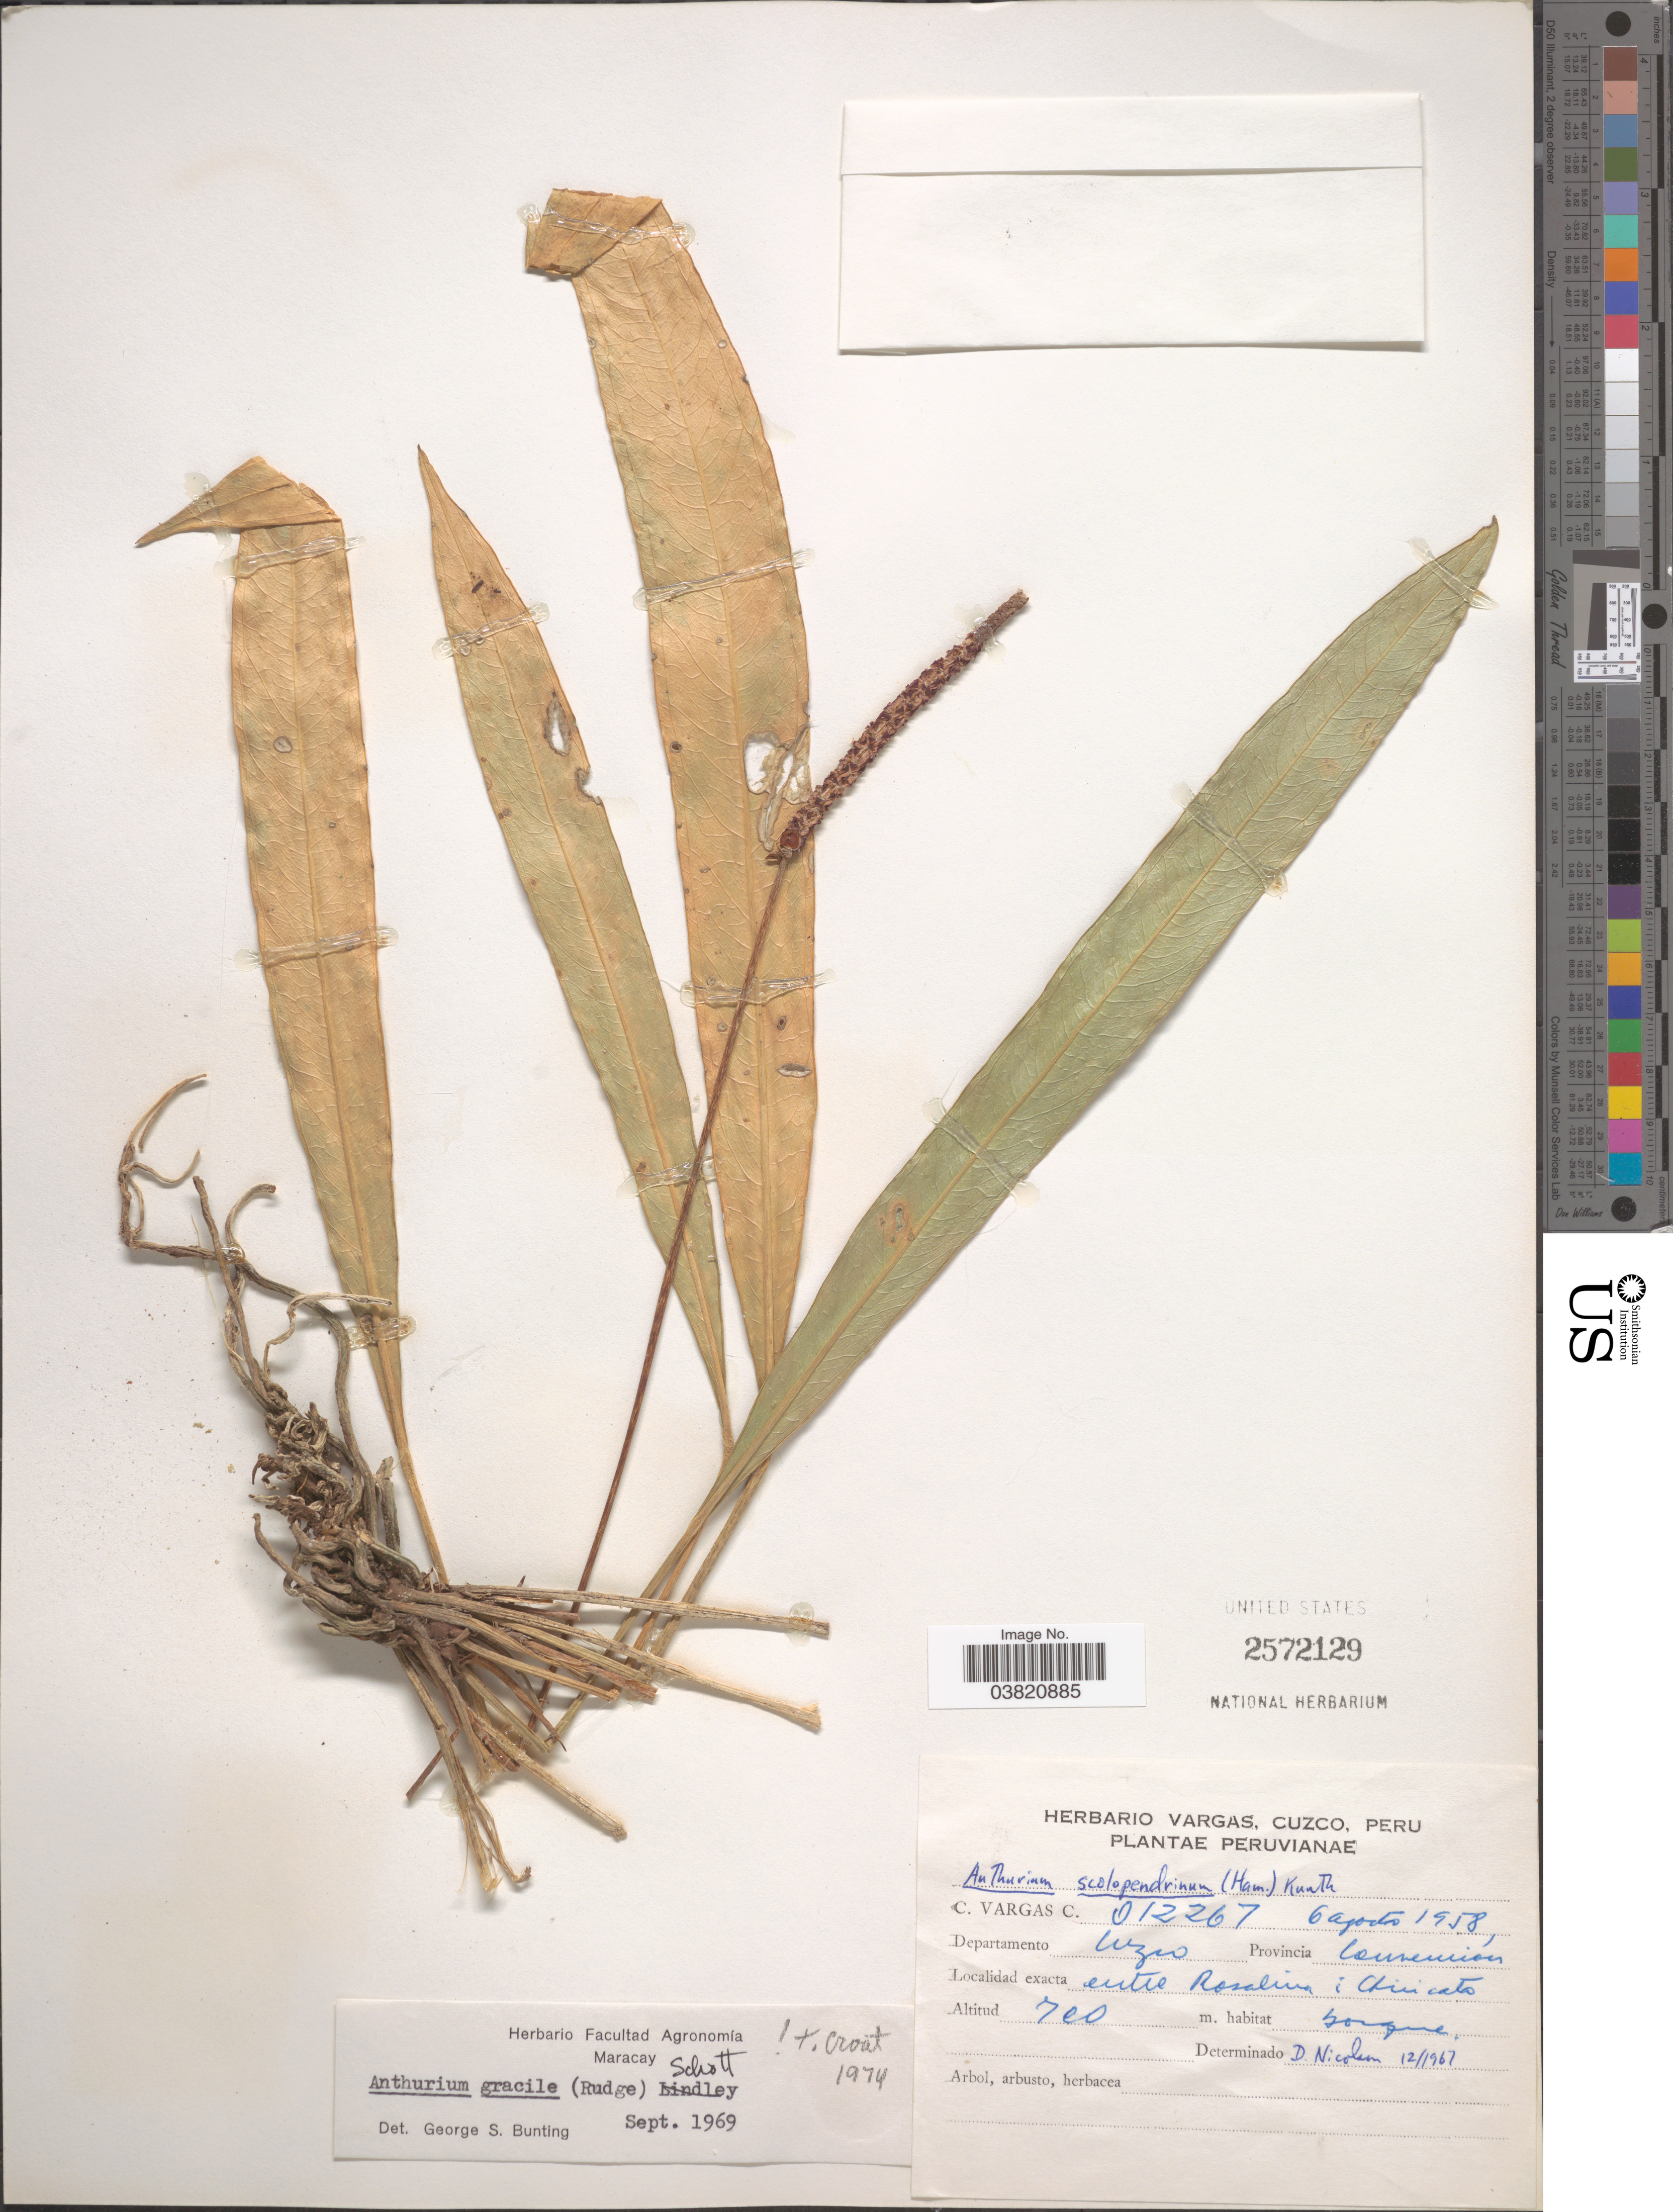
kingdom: Plantae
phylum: Tracheophyta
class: Liliopsida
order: Alismatales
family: Araceae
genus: Anthurium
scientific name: Anthurium gracile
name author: (Rudge) Schott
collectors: C. Vargas Calderón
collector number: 012267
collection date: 1958-08-06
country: Peru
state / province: Cusco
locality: Departamento Cuzco. Provincia Convención. Entre Rosalina; Chiricata [interpreted].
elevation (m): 700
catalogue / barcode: US 2572129